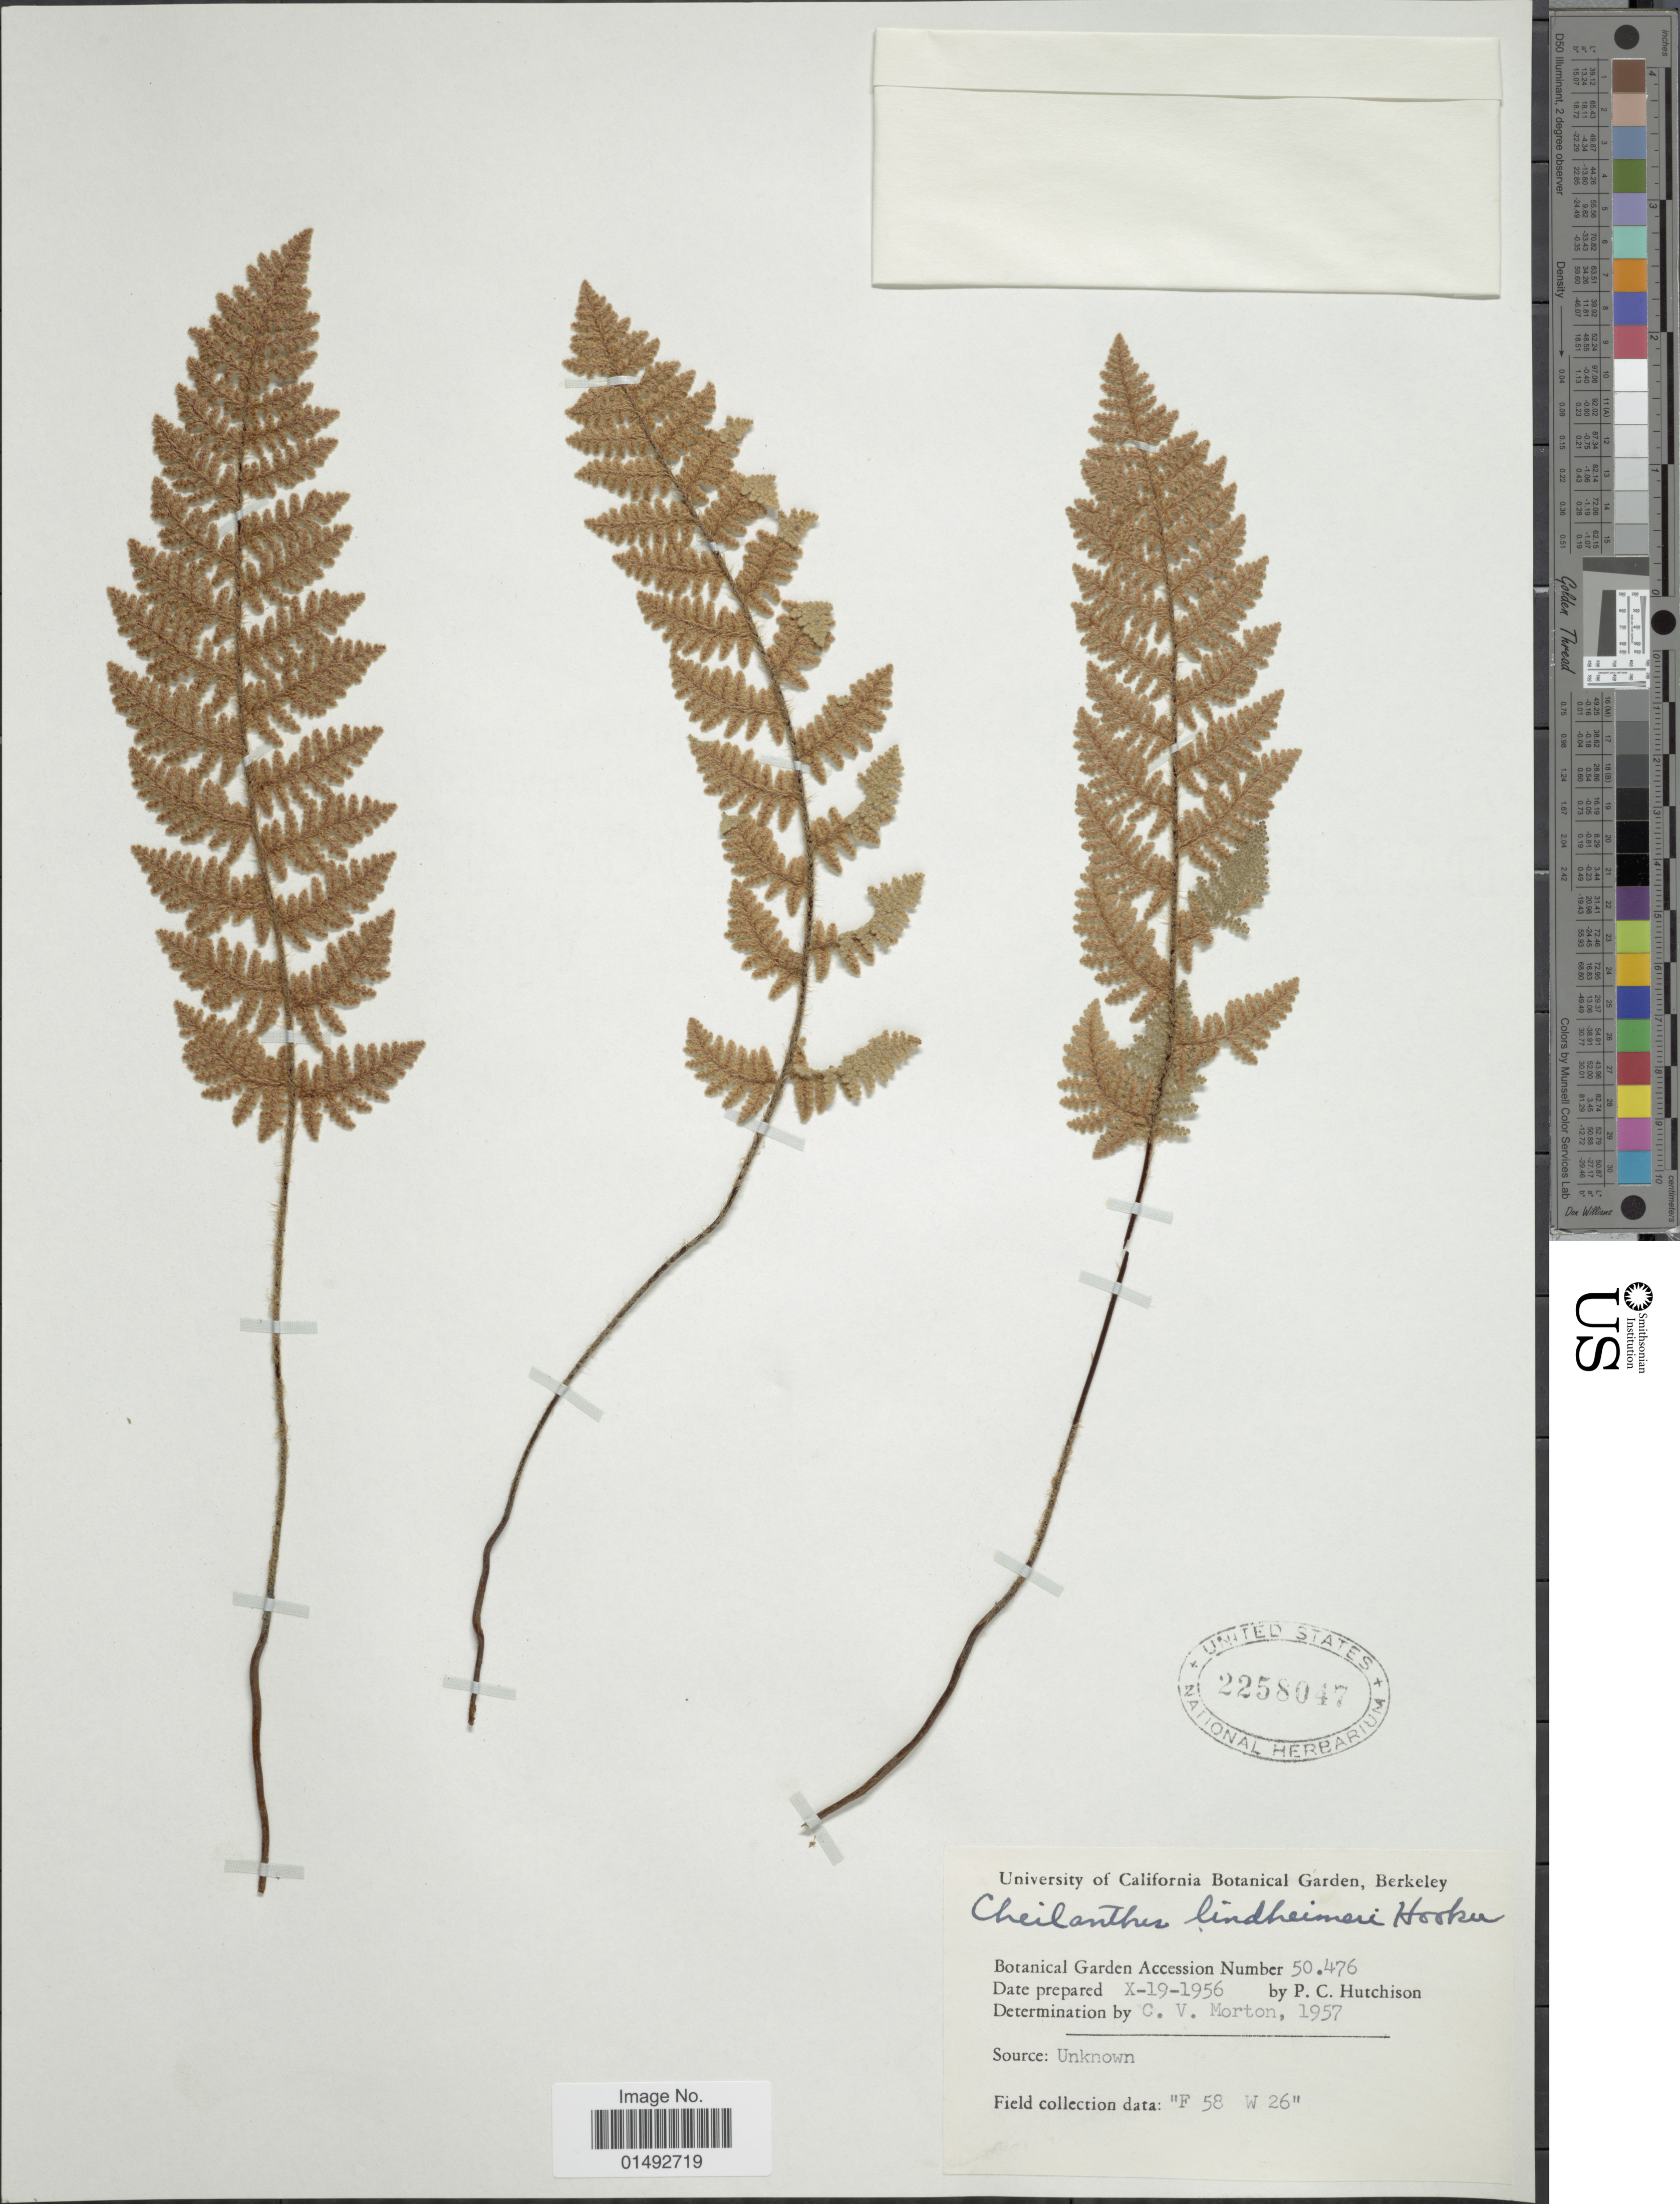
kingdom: Plantae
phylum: Tracheophyta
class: Polypodiopsida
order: Polypodiales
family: Pteridaceae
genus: Myriopteris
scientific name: Myriopteris lindheimeri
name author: (Hook.) J. Sm.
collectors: P. C. Hutchison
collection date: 1956-10-19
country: United States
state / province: California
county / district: Alameda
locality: University of California Botanical Garden, Berkeley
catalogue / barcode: US 2258047